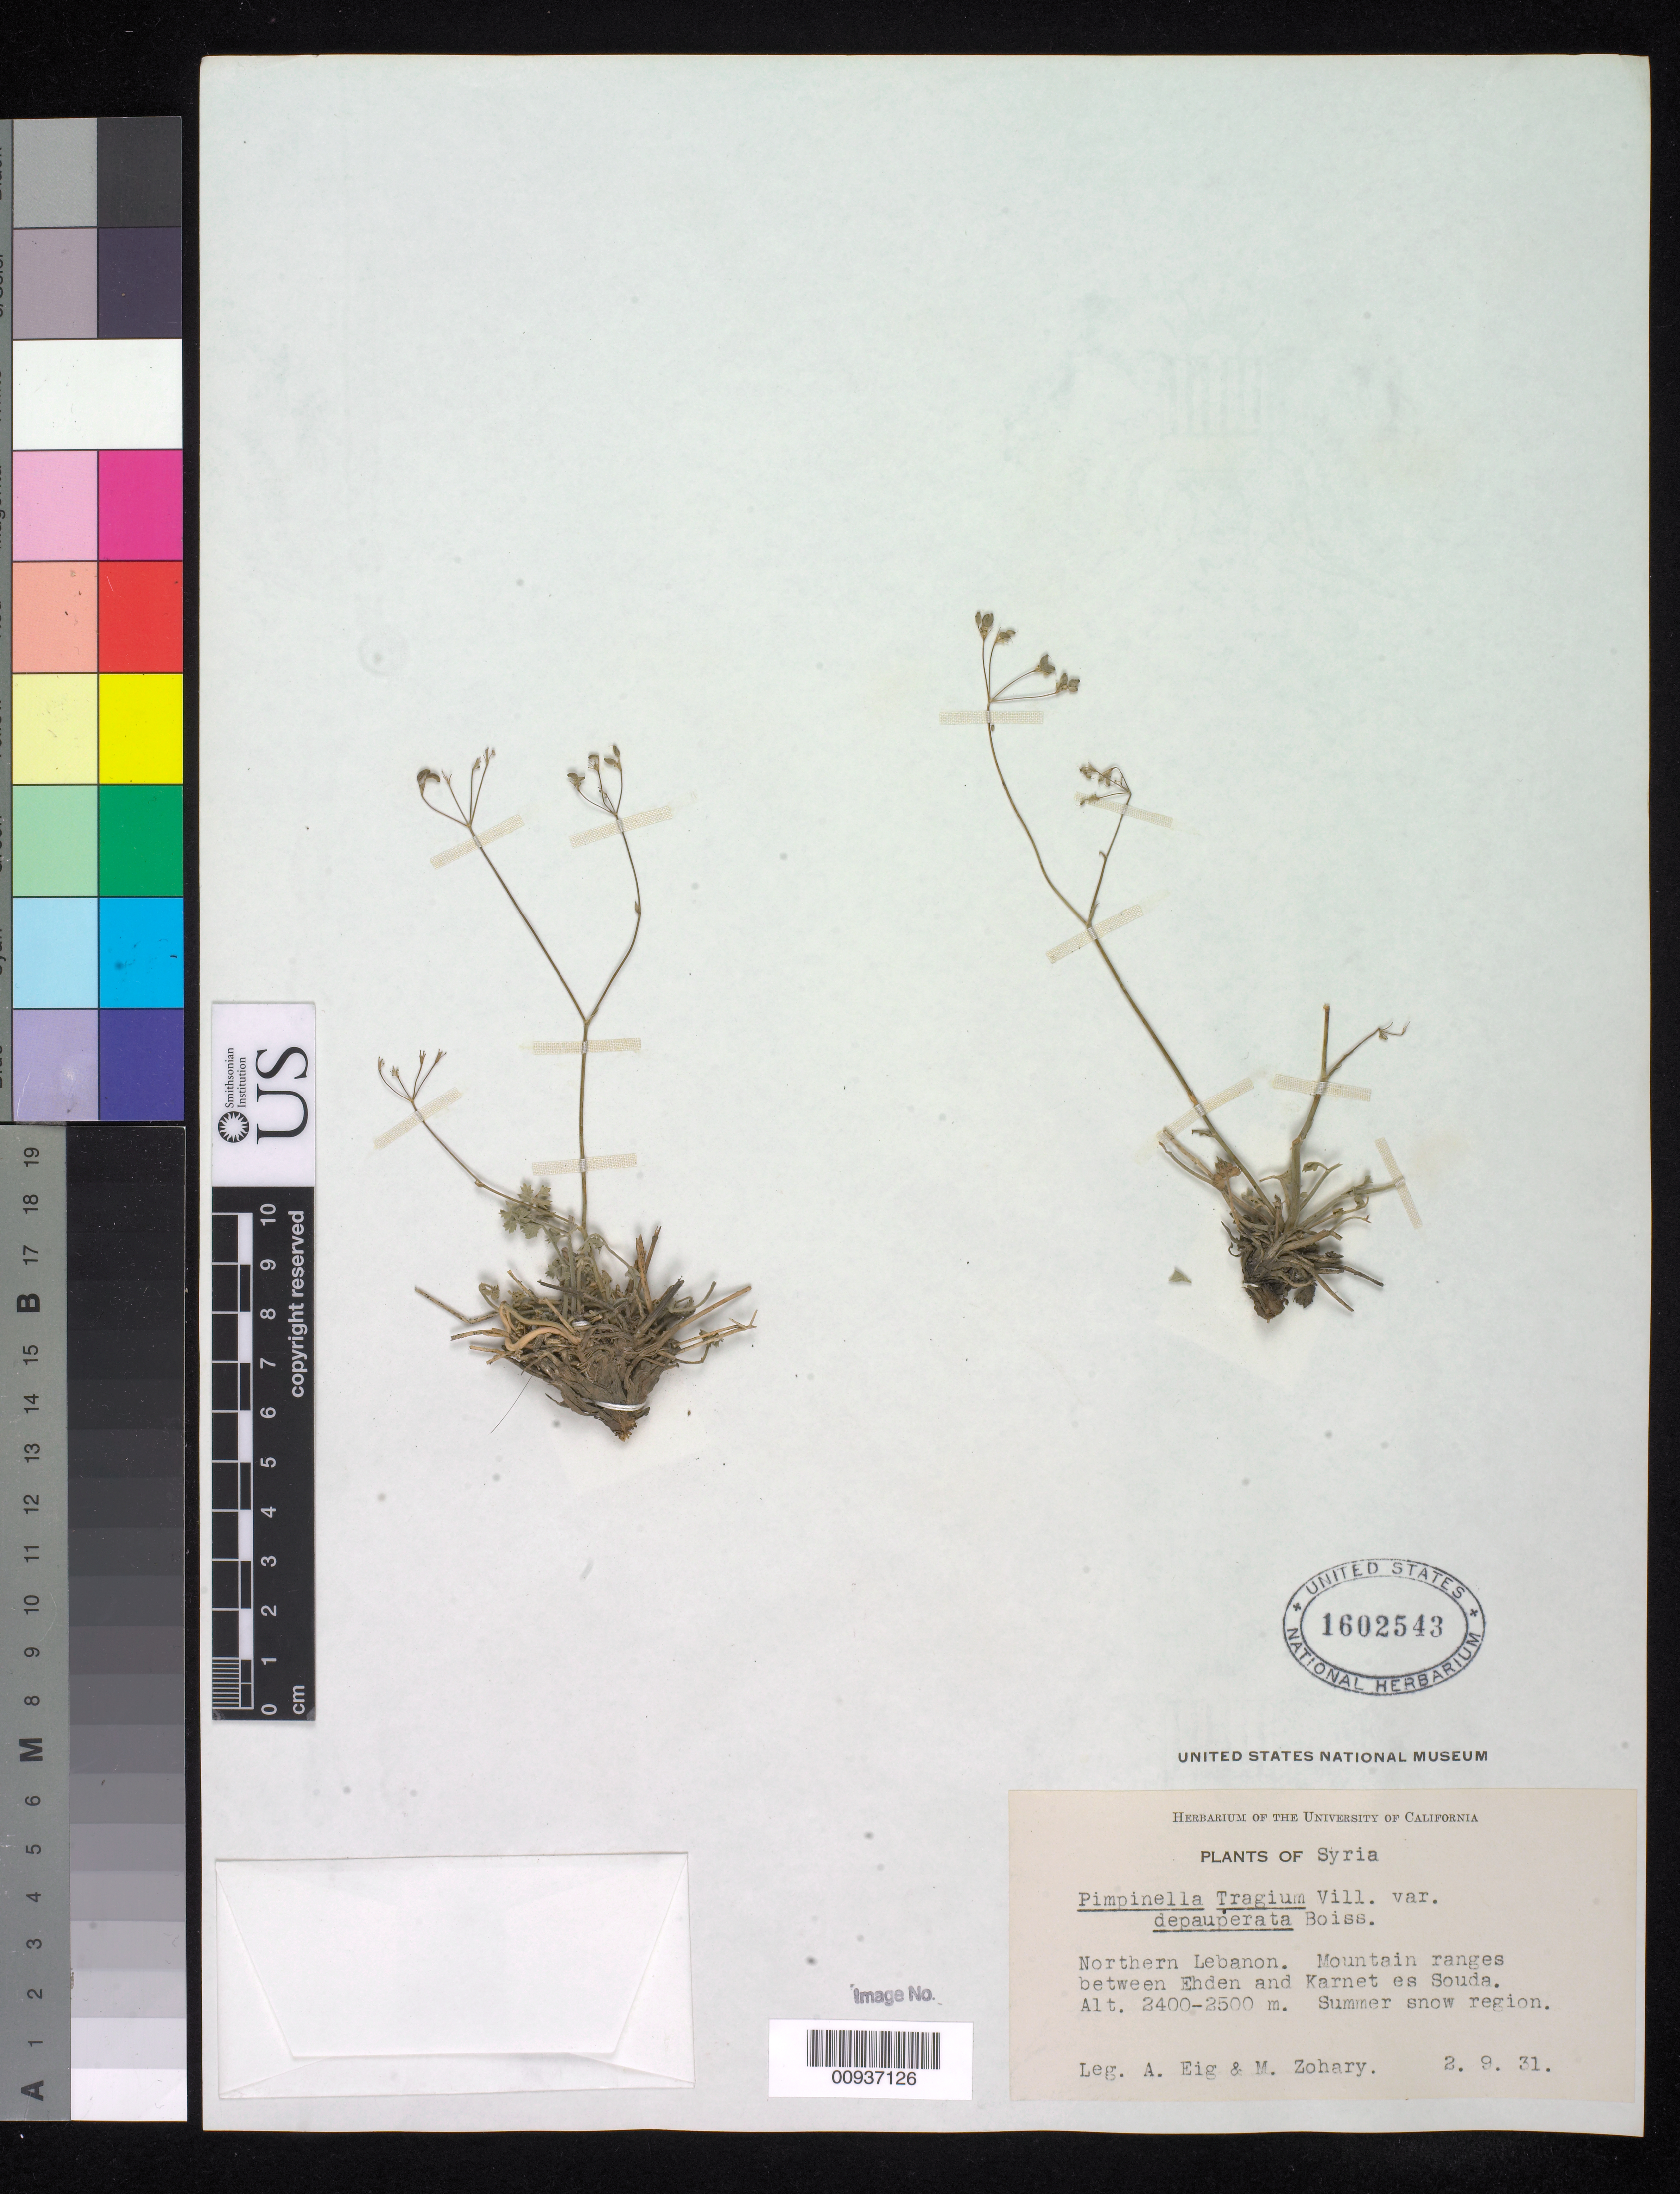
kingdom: Plantae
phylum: Tracheophyta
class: Magnoliopsida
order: Apiales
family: Apiaceae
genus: Pimpinella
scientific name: Pimpinella tragium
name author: Vill.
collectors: M. Zohary & A. Eig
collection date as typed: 09 Feb 1931 or 02 Sep 1931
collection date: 1931-02-09 or 1931-09-02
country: Syria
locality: Northern Lebanon, Mountain ranges between ehden and Karnet es Souda.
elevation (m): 2400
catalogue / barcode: US 1602543